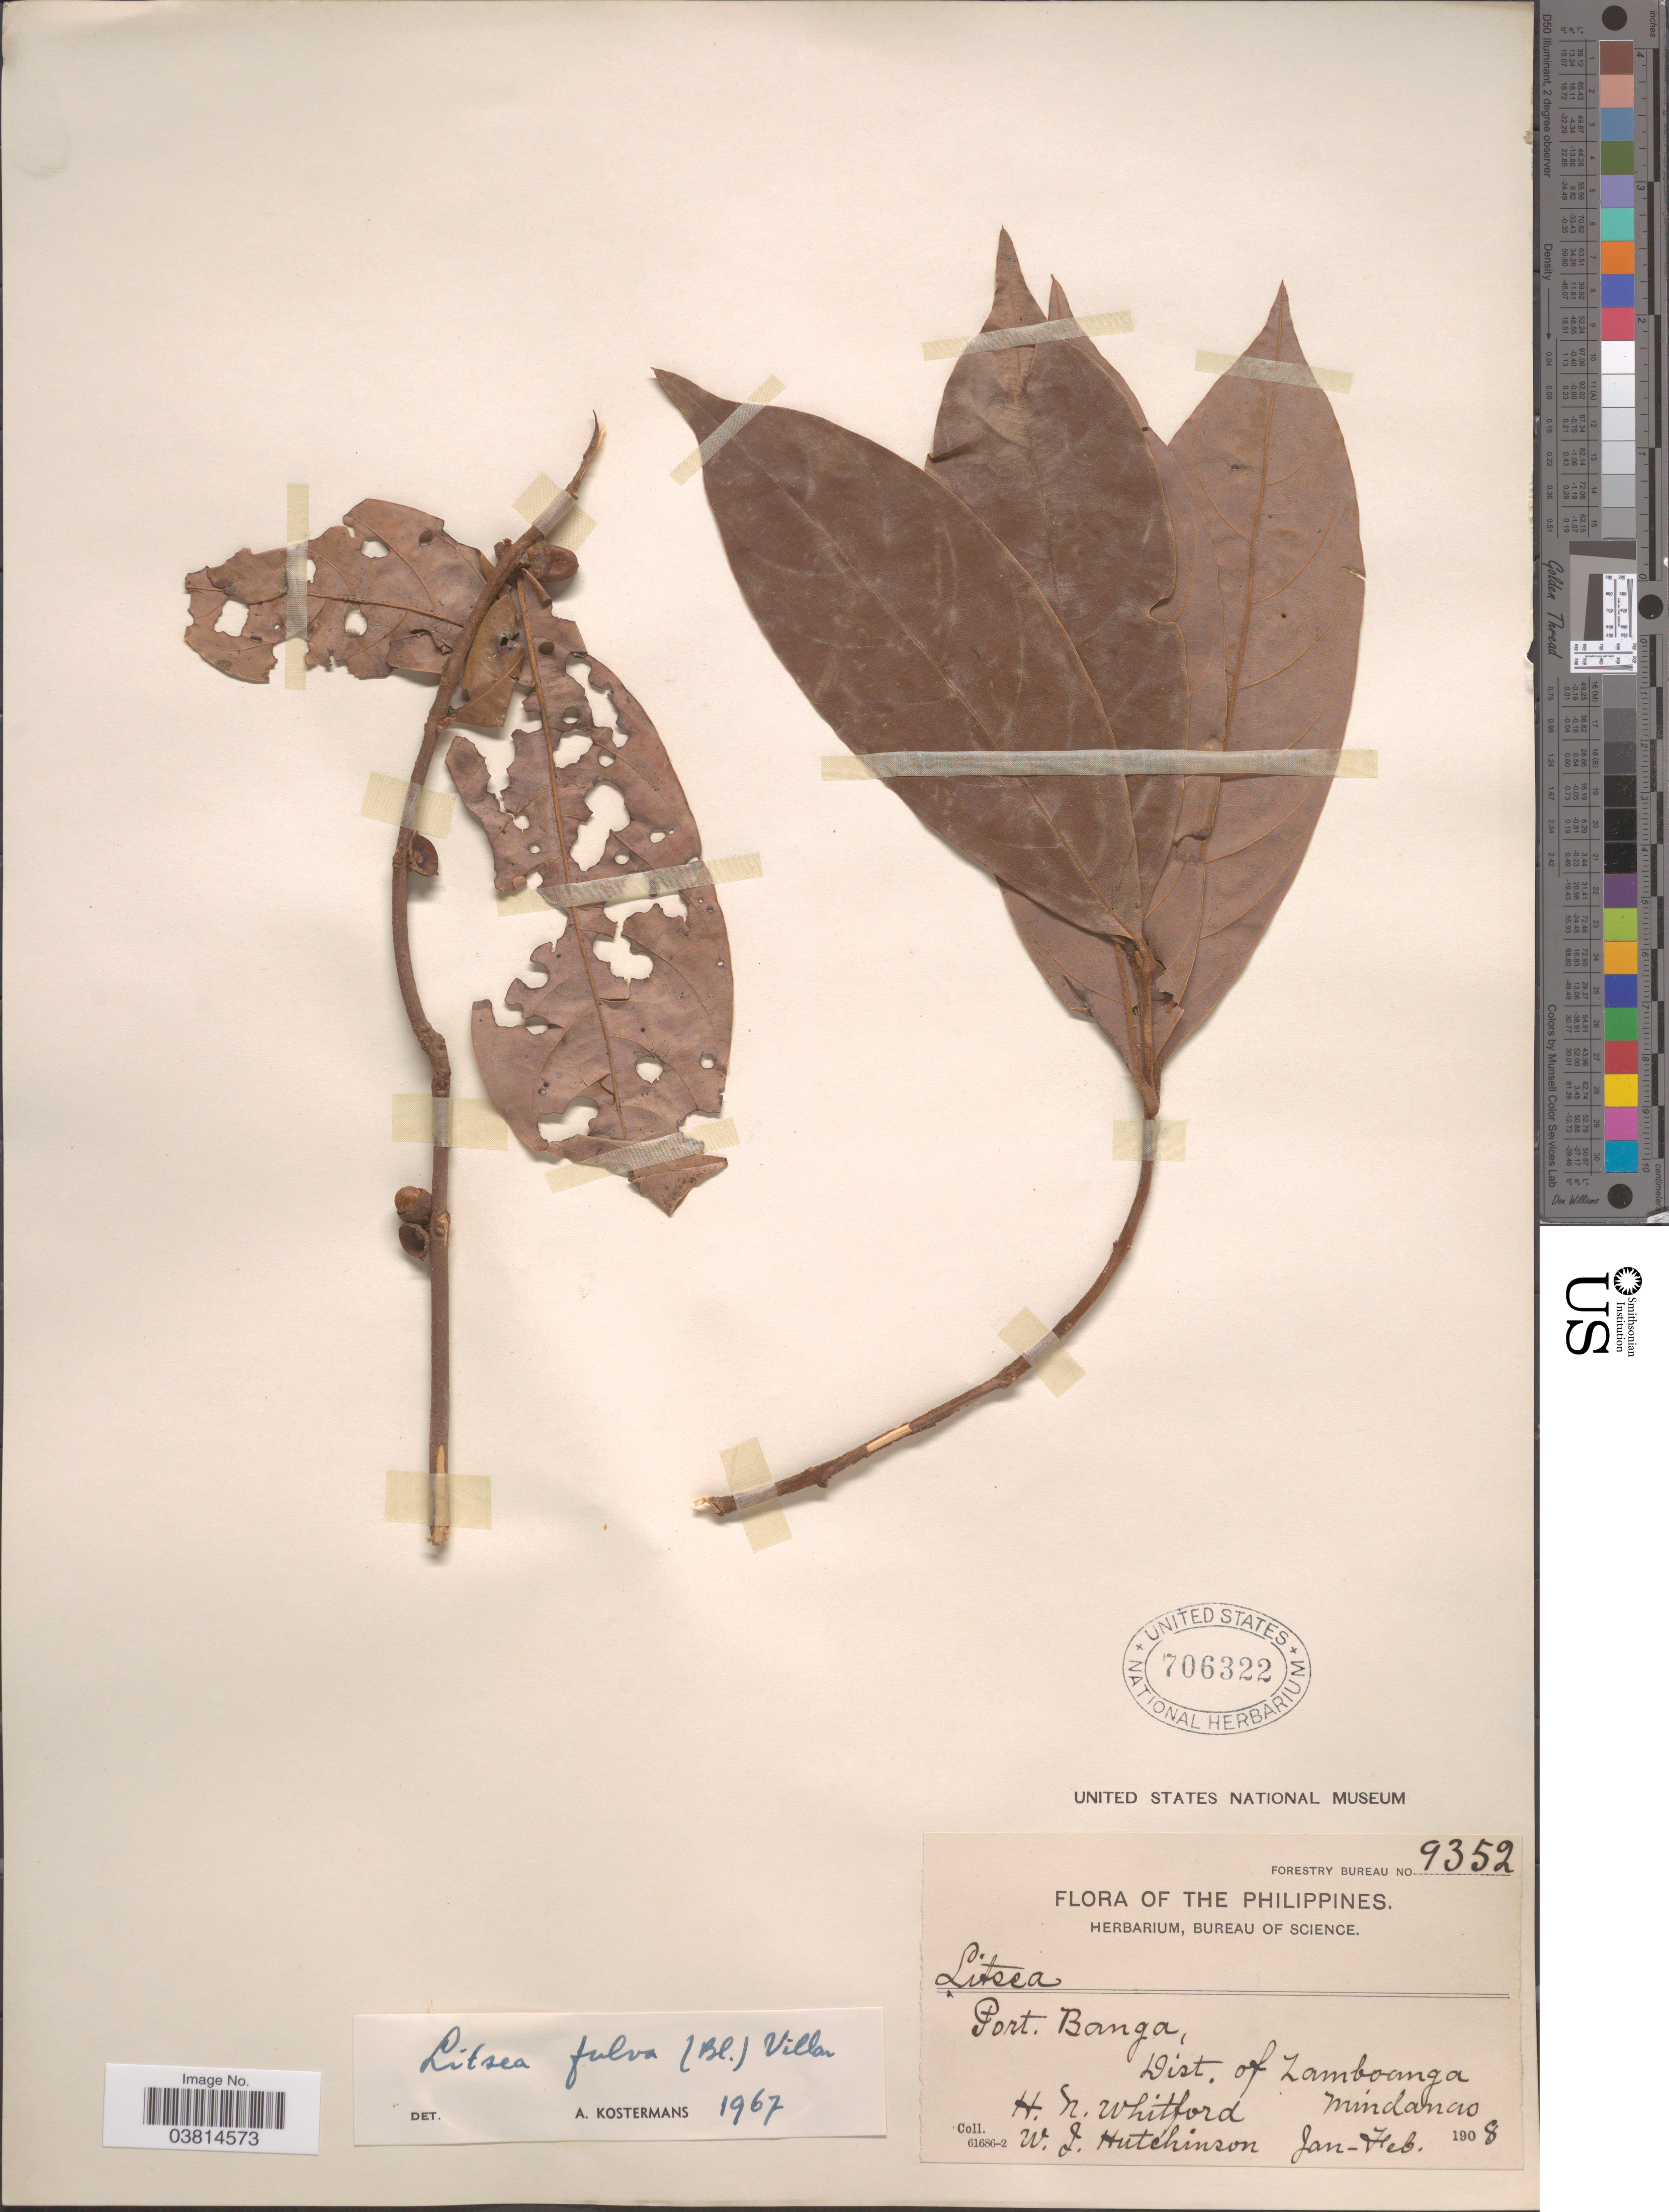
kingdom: Plantae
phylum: Tracheophyta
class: Magnoliopsida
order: Laurales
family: Lauraceae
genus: Litsea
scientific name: Litsea fulva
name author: (Blume) Fern.-Vill.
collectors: H. N. Whitford & W. J. Hutchinson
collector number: Forestry Bureau 9352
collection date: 1908-01/1908-02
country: Philippines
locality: Port. Banga, Dist. of Zamboanga. Mindanao.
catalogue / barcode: US 706322